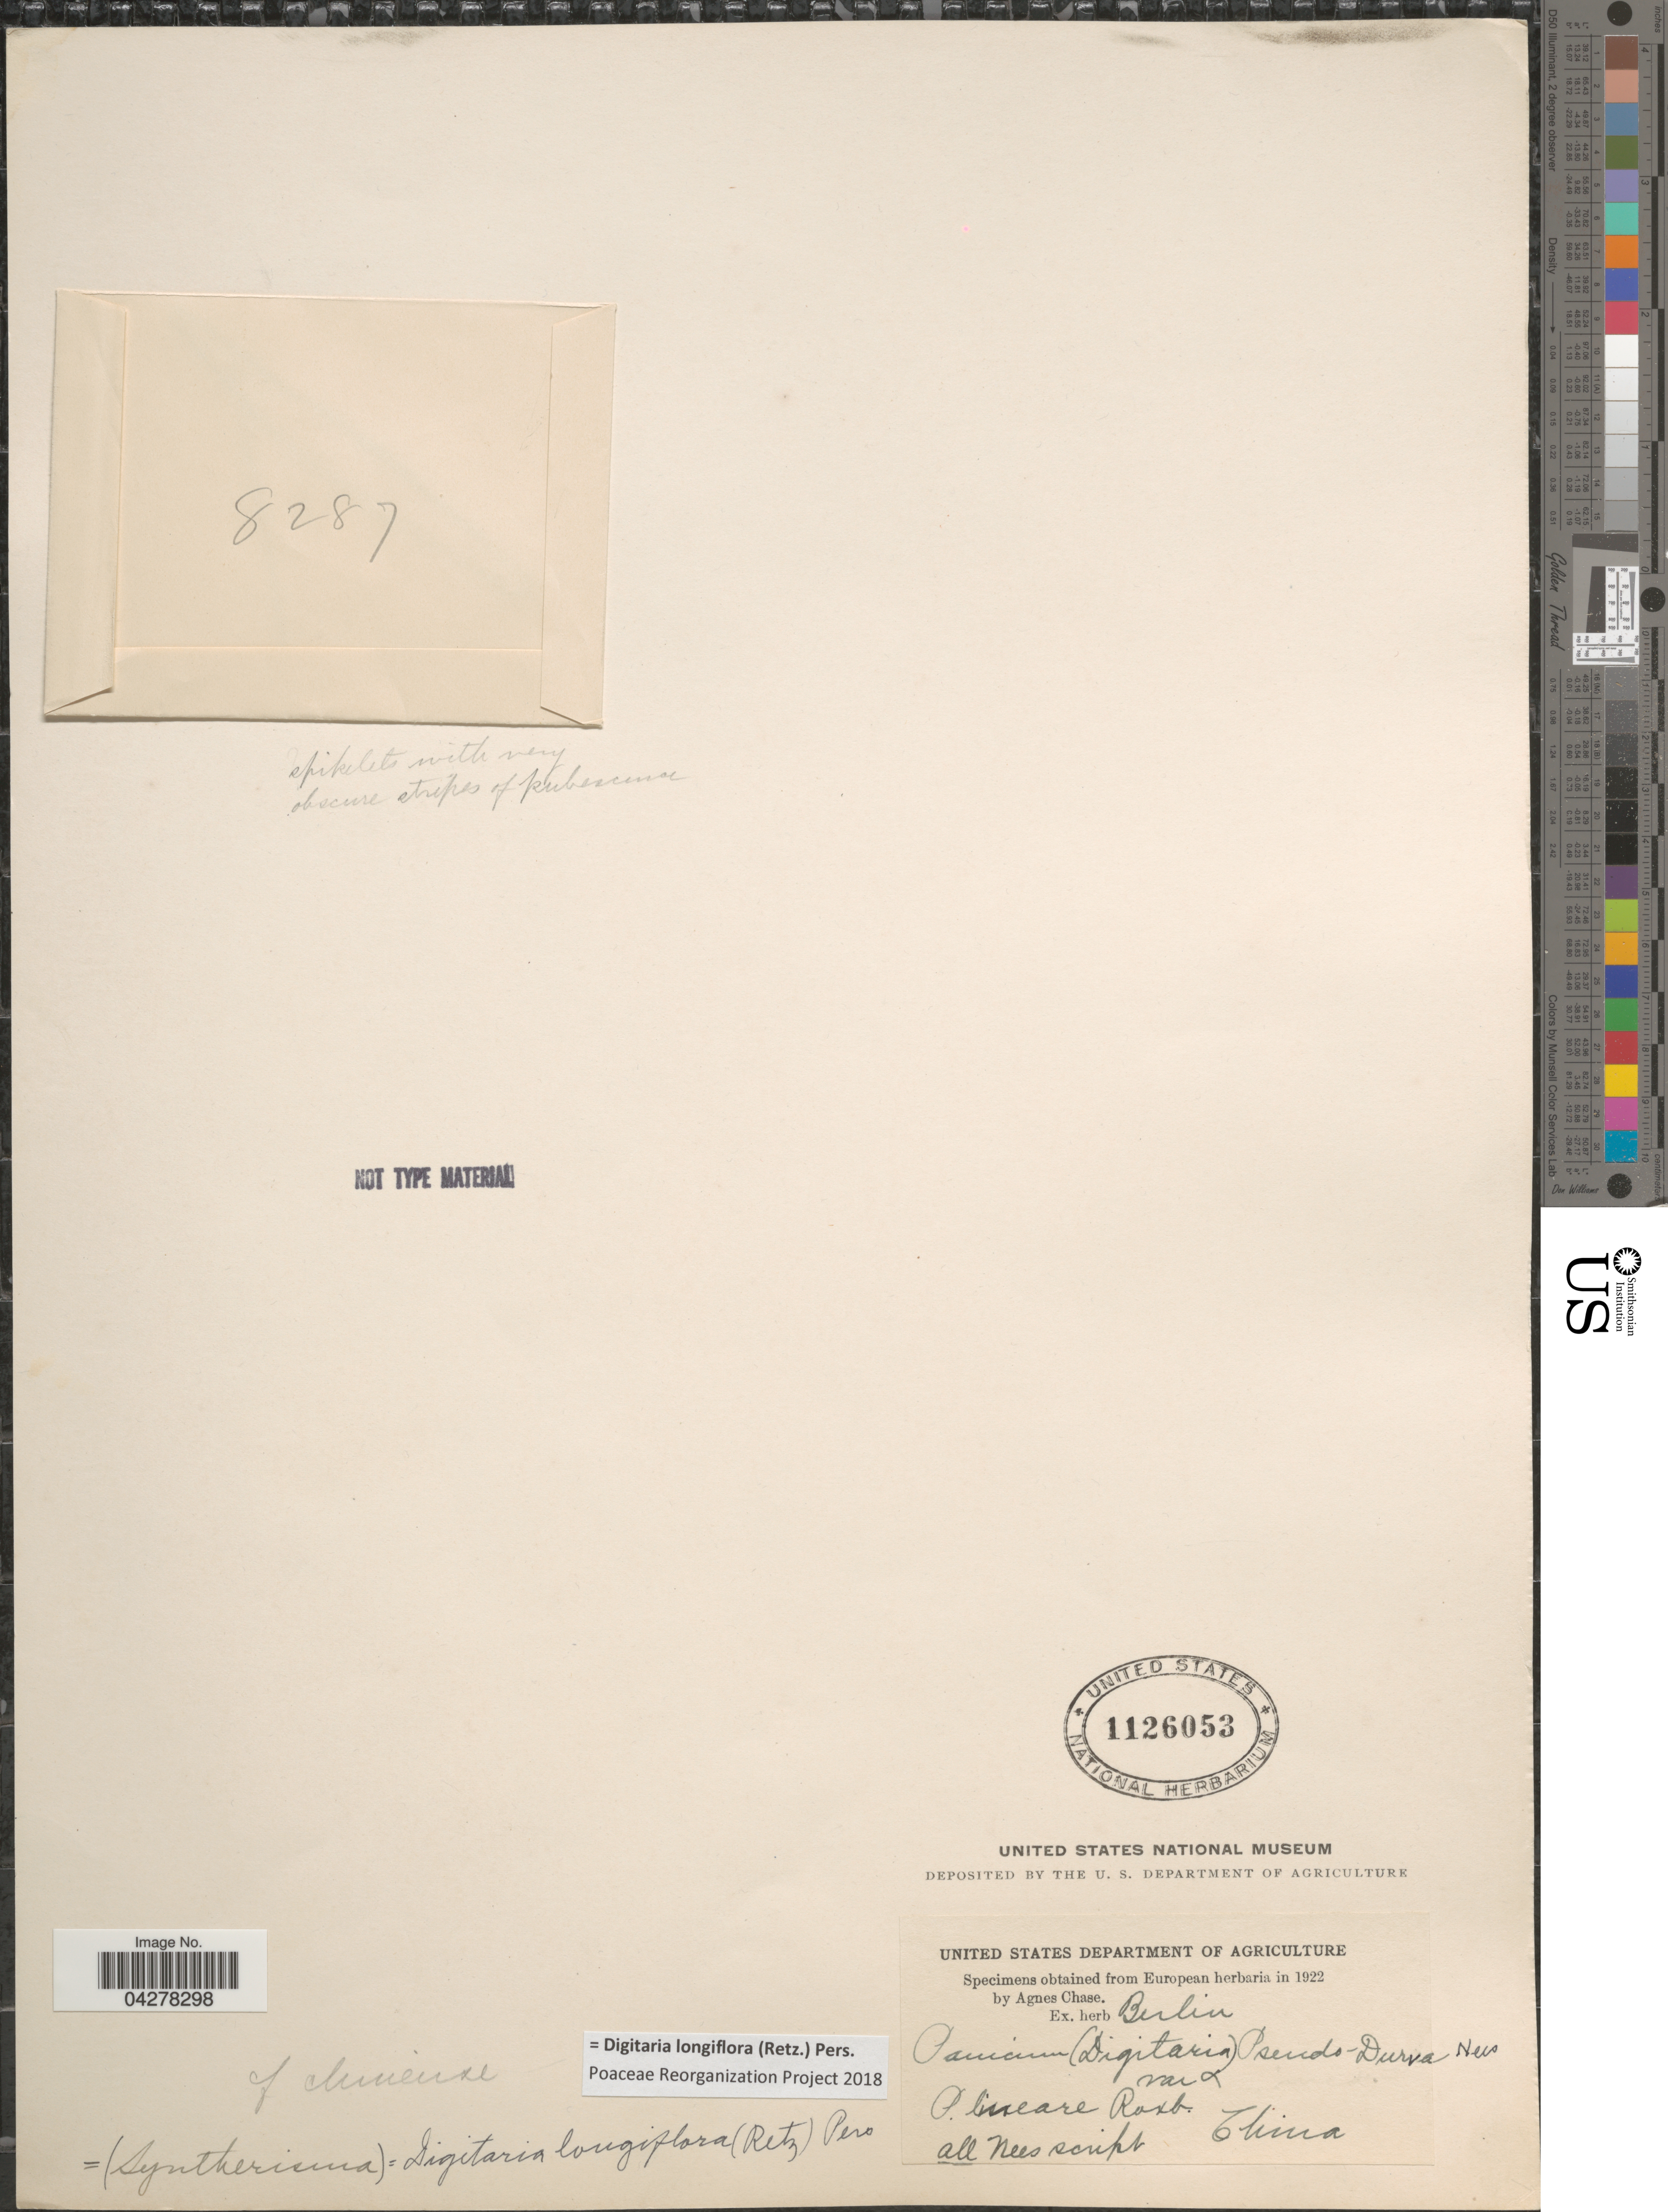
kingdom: Plantae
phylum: Tracheophyta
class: Liliopsida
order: Poales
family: Poaceae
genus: Digitaria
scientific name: Digitaria longiflora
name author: (Retz.) Pers.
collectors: ex herb. Berlin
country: China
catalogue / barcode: US 1126053